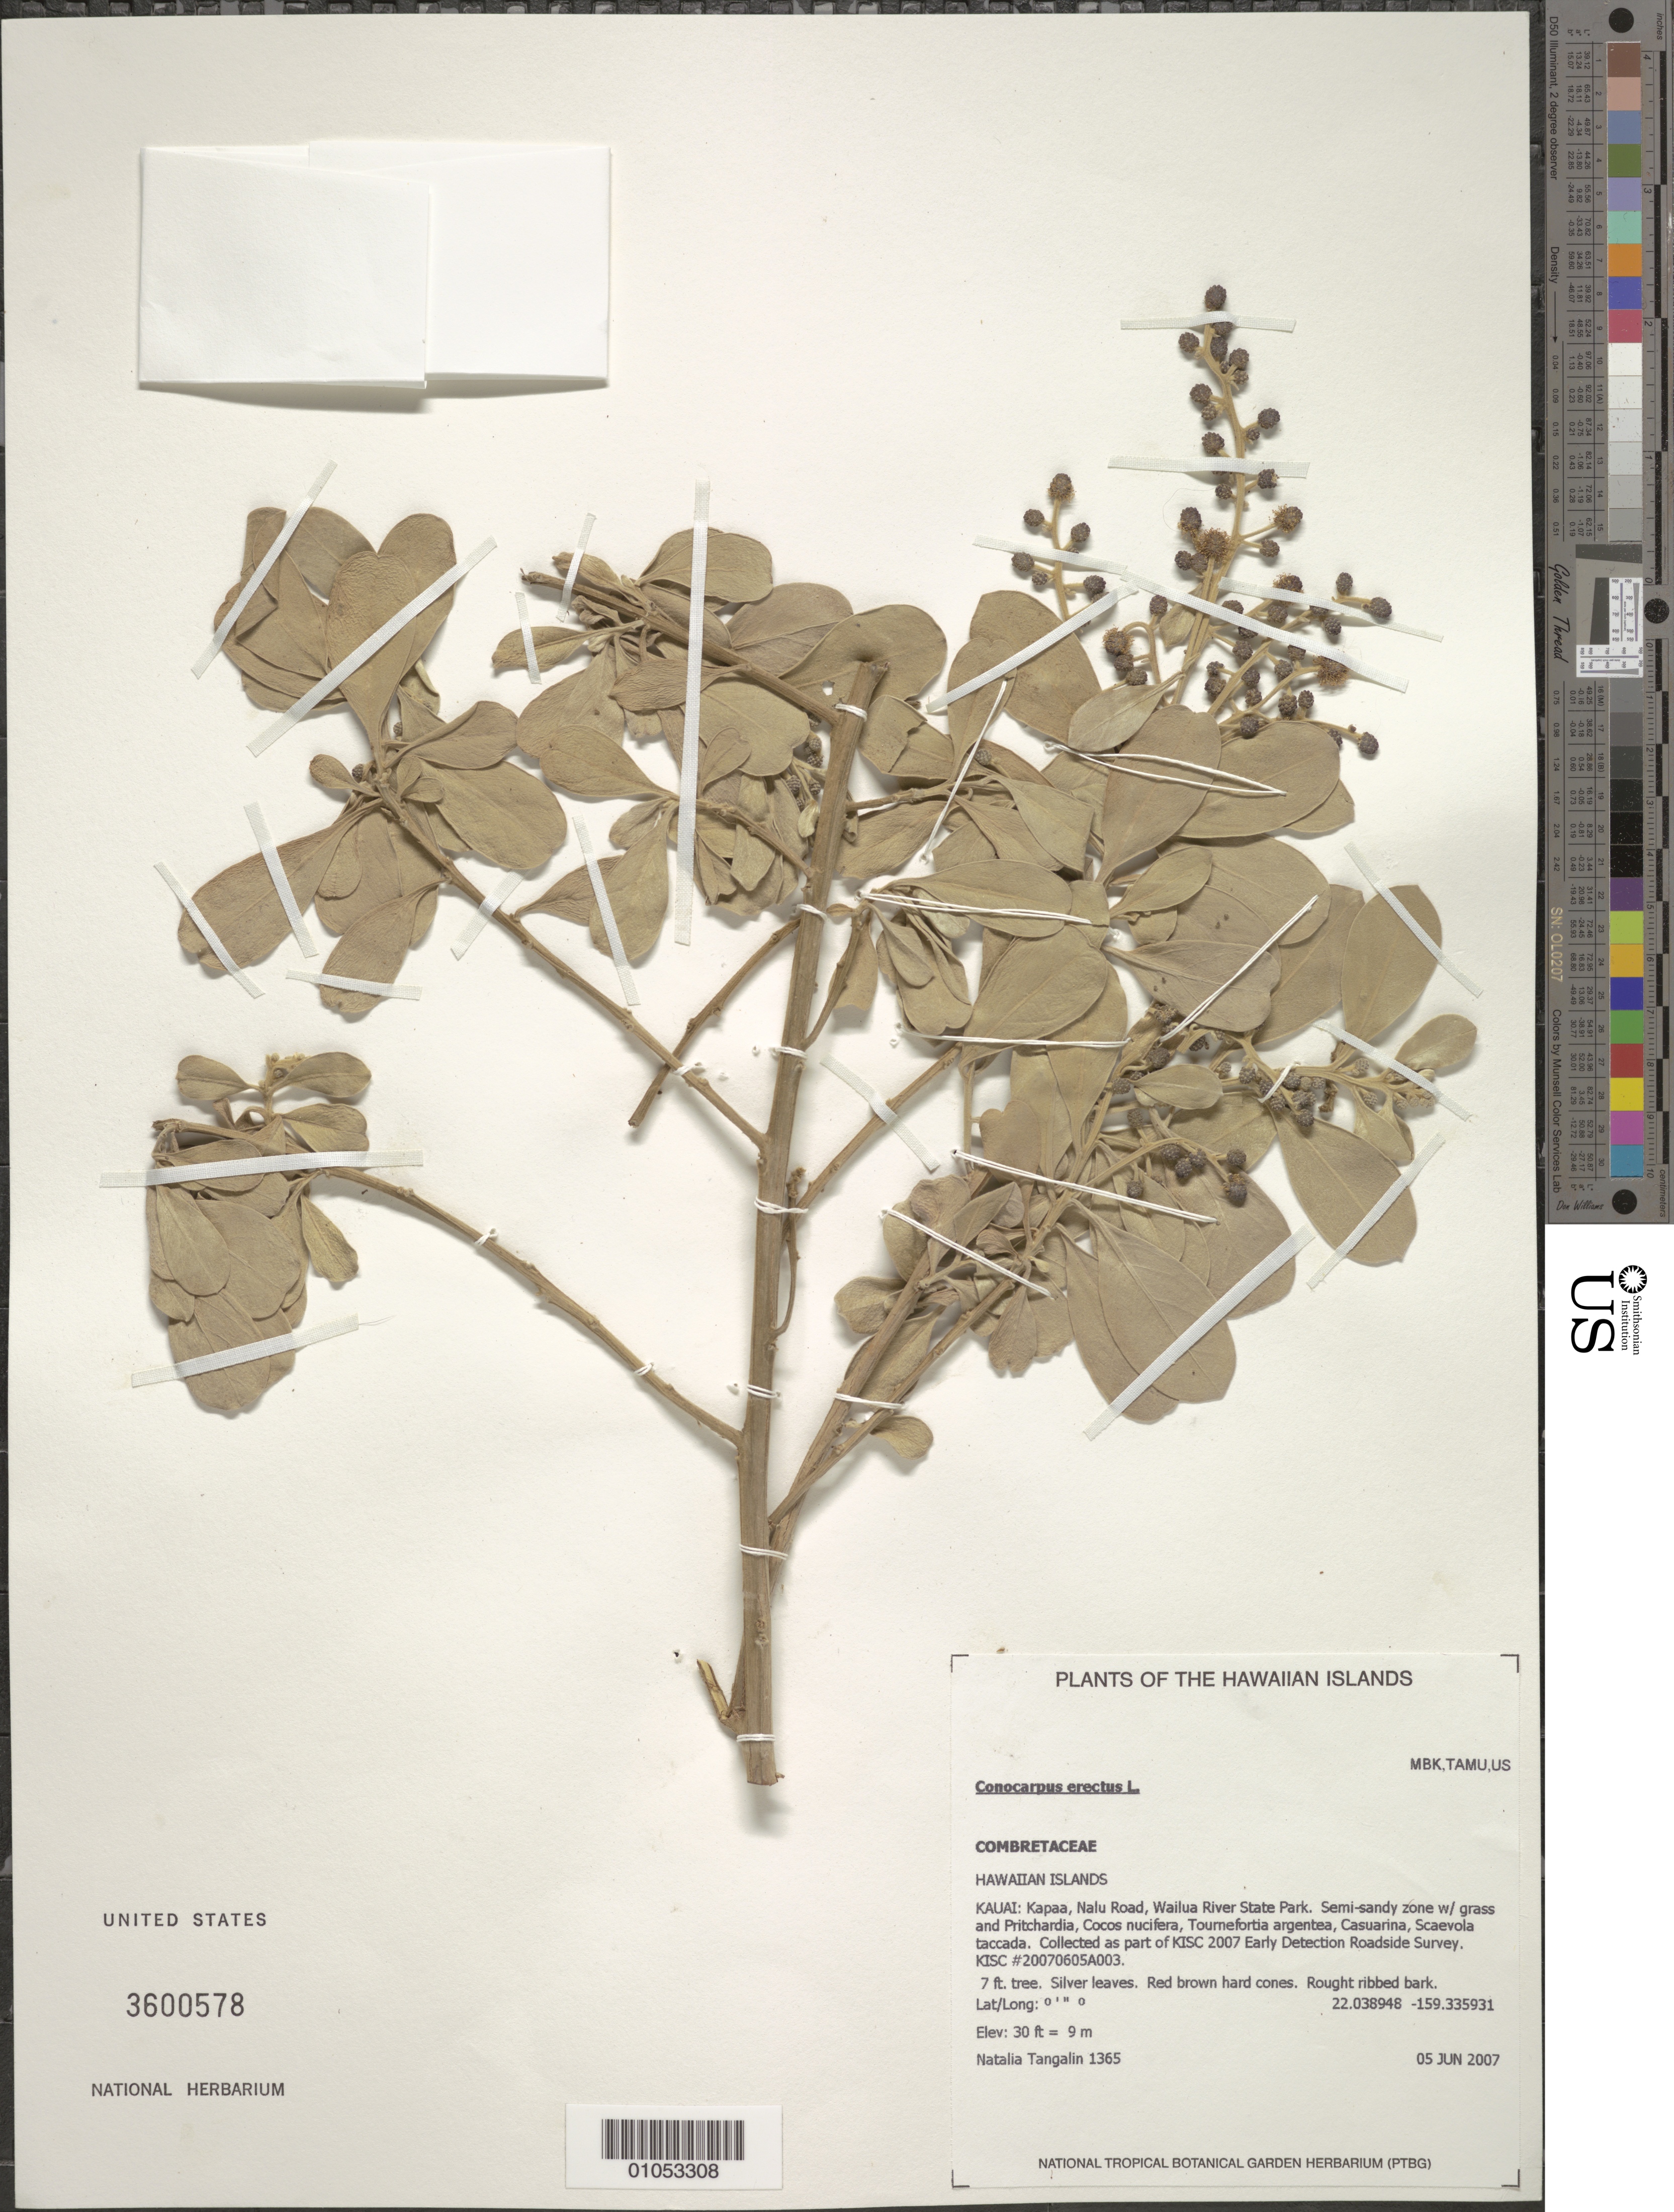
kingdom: Plantae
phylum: Tracheophyta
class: Magnoliopsida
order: Myrtales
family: Combretaceae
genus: Conocarpus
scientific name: Conocarpus erectus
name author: L.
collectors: N. Tangalin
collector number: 1365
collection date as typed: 5 Jun 2007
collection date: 2007-06-05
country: United States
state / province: Hawaii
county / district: Kauai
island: Kaua'i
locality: Kapaa, Nalu Road, Wailua River State Park. Collected as part of KISC 2007 Early Detection Roadside Survey.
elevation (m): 9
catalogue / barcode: US 3600578